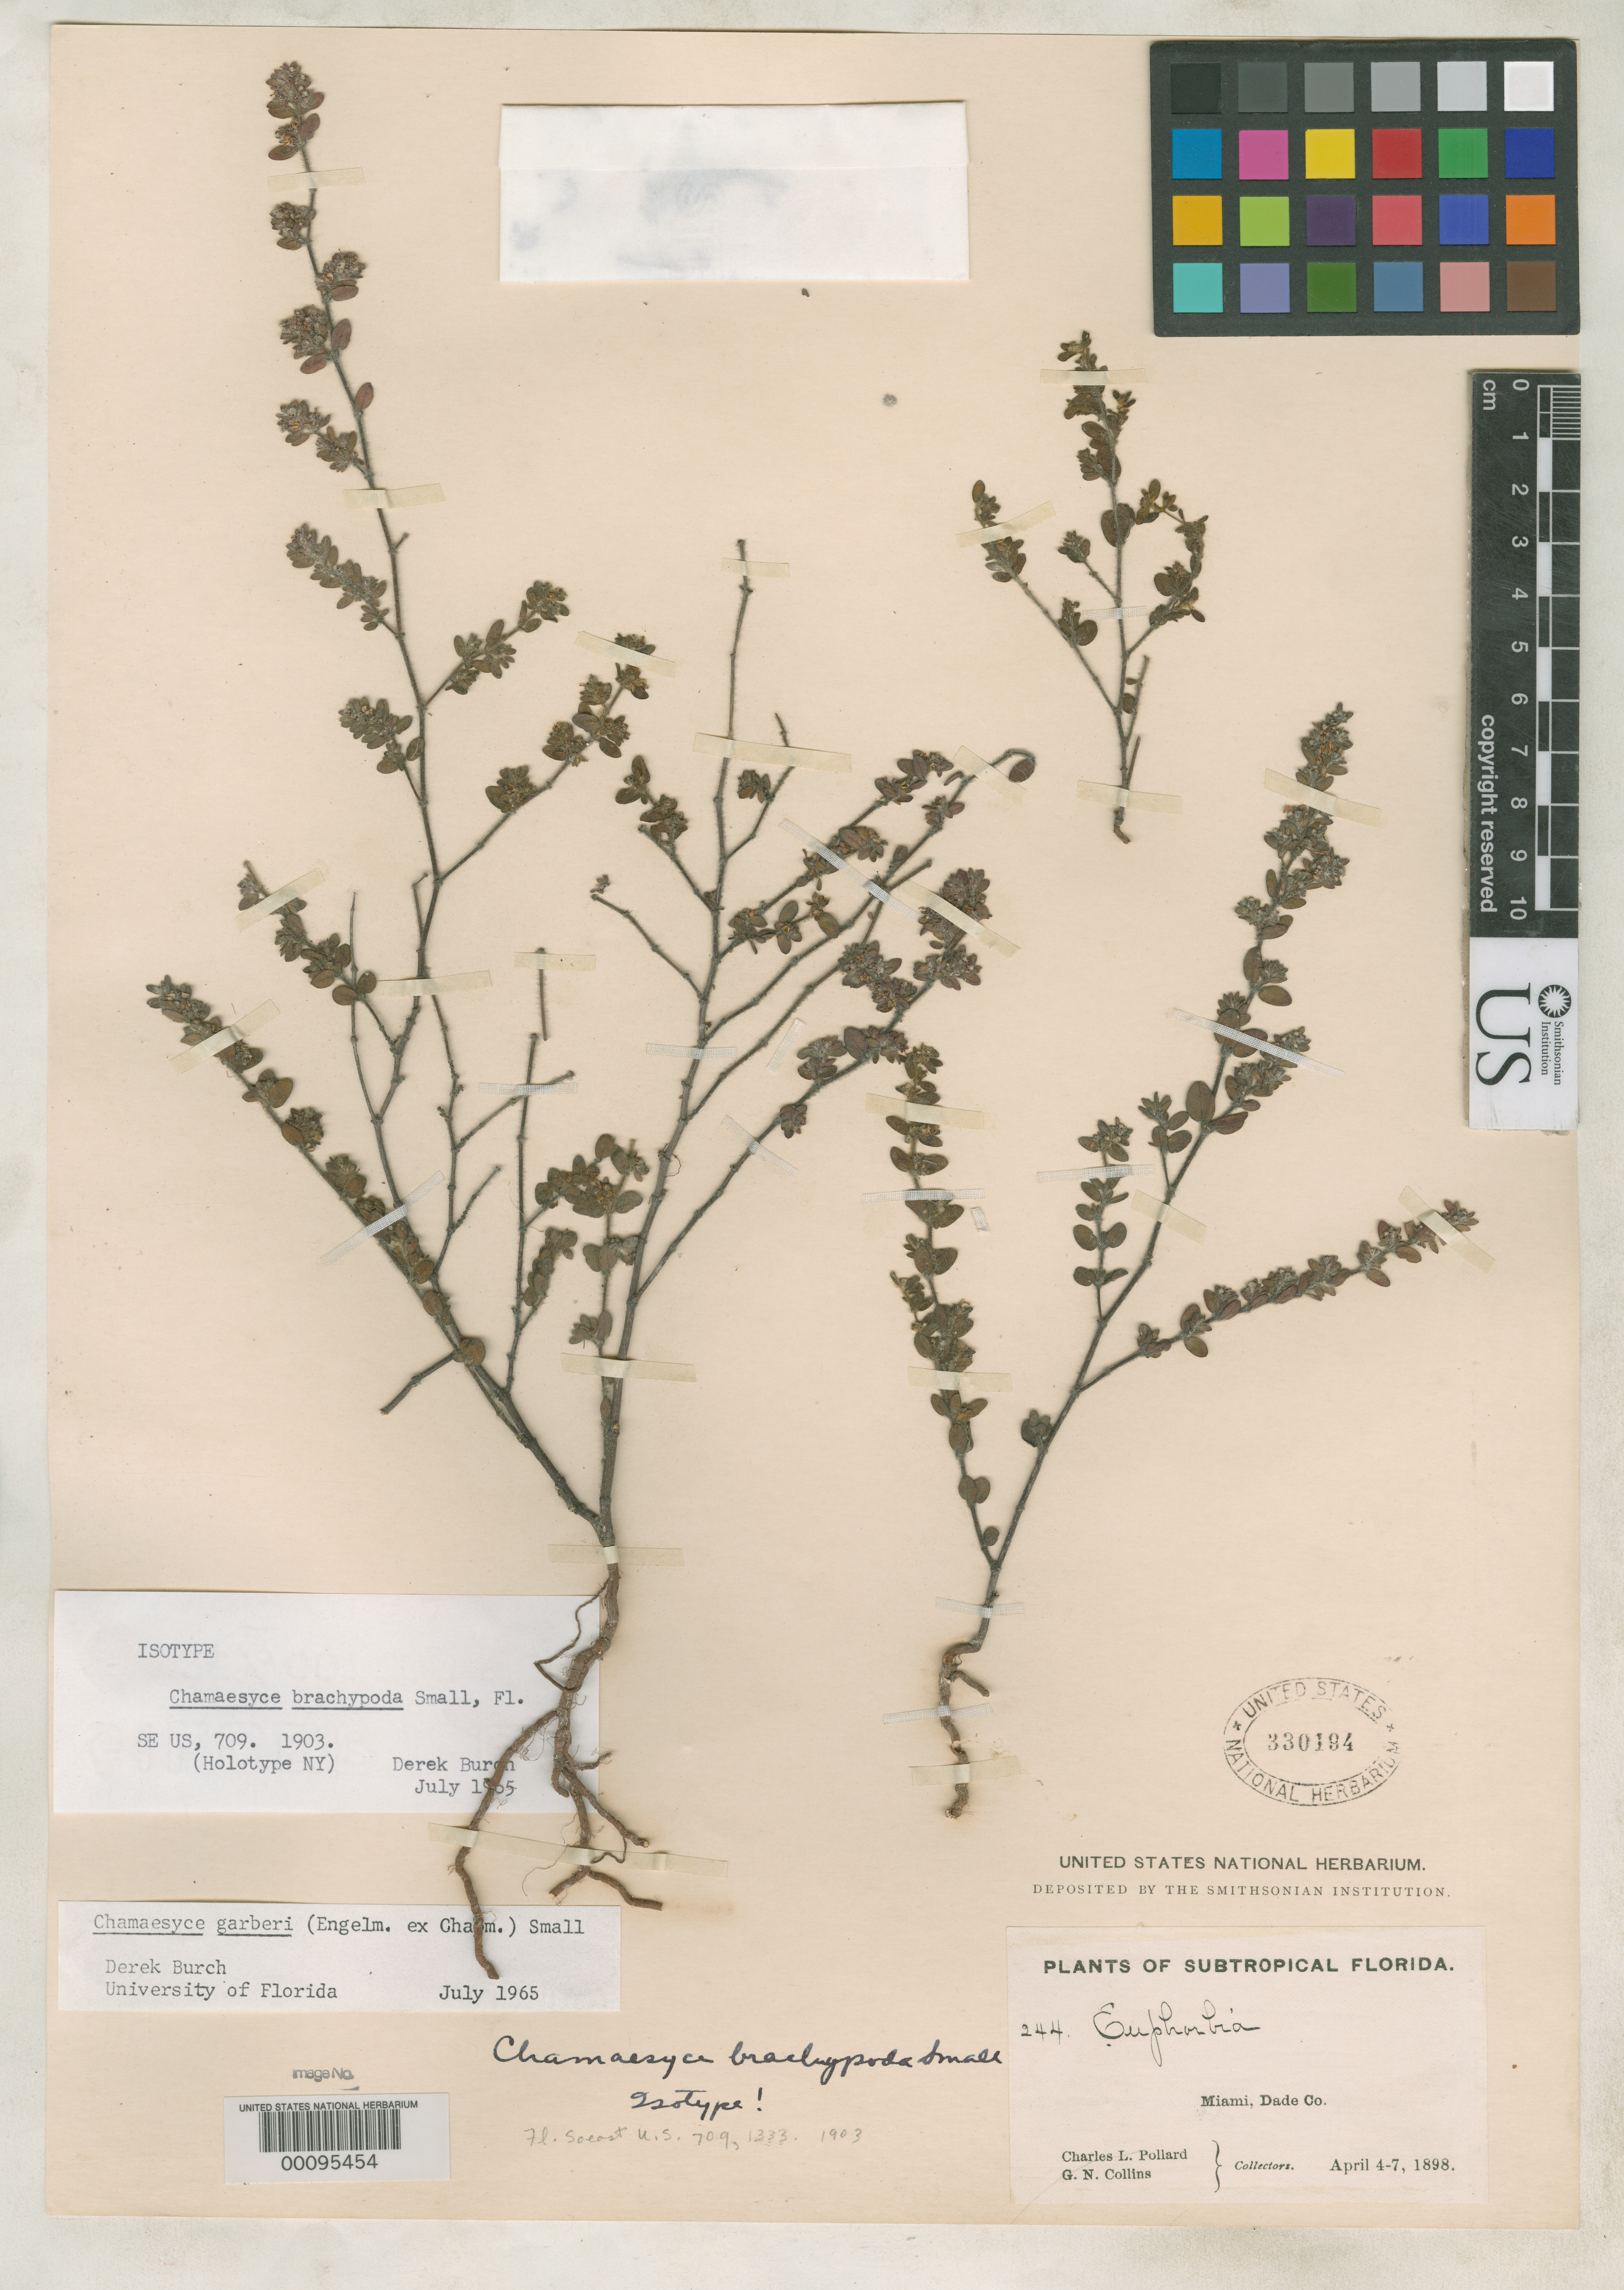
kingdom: Plantae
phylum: Tracheophyta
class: Magnoliopsida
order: Malpighiales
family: Euphorbiaceae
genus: Chamaesyce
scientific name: Chamaesyce brachypoda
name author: Small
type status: Isotype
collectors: C. L. Pollard & G. Collins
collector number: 244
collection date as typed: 04 Apr 1898 to 07 Apr 1898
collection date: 1898-04-04/1898-04-07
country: United States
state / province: Florida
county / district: Dade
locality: Miami.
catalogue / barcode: US 330194